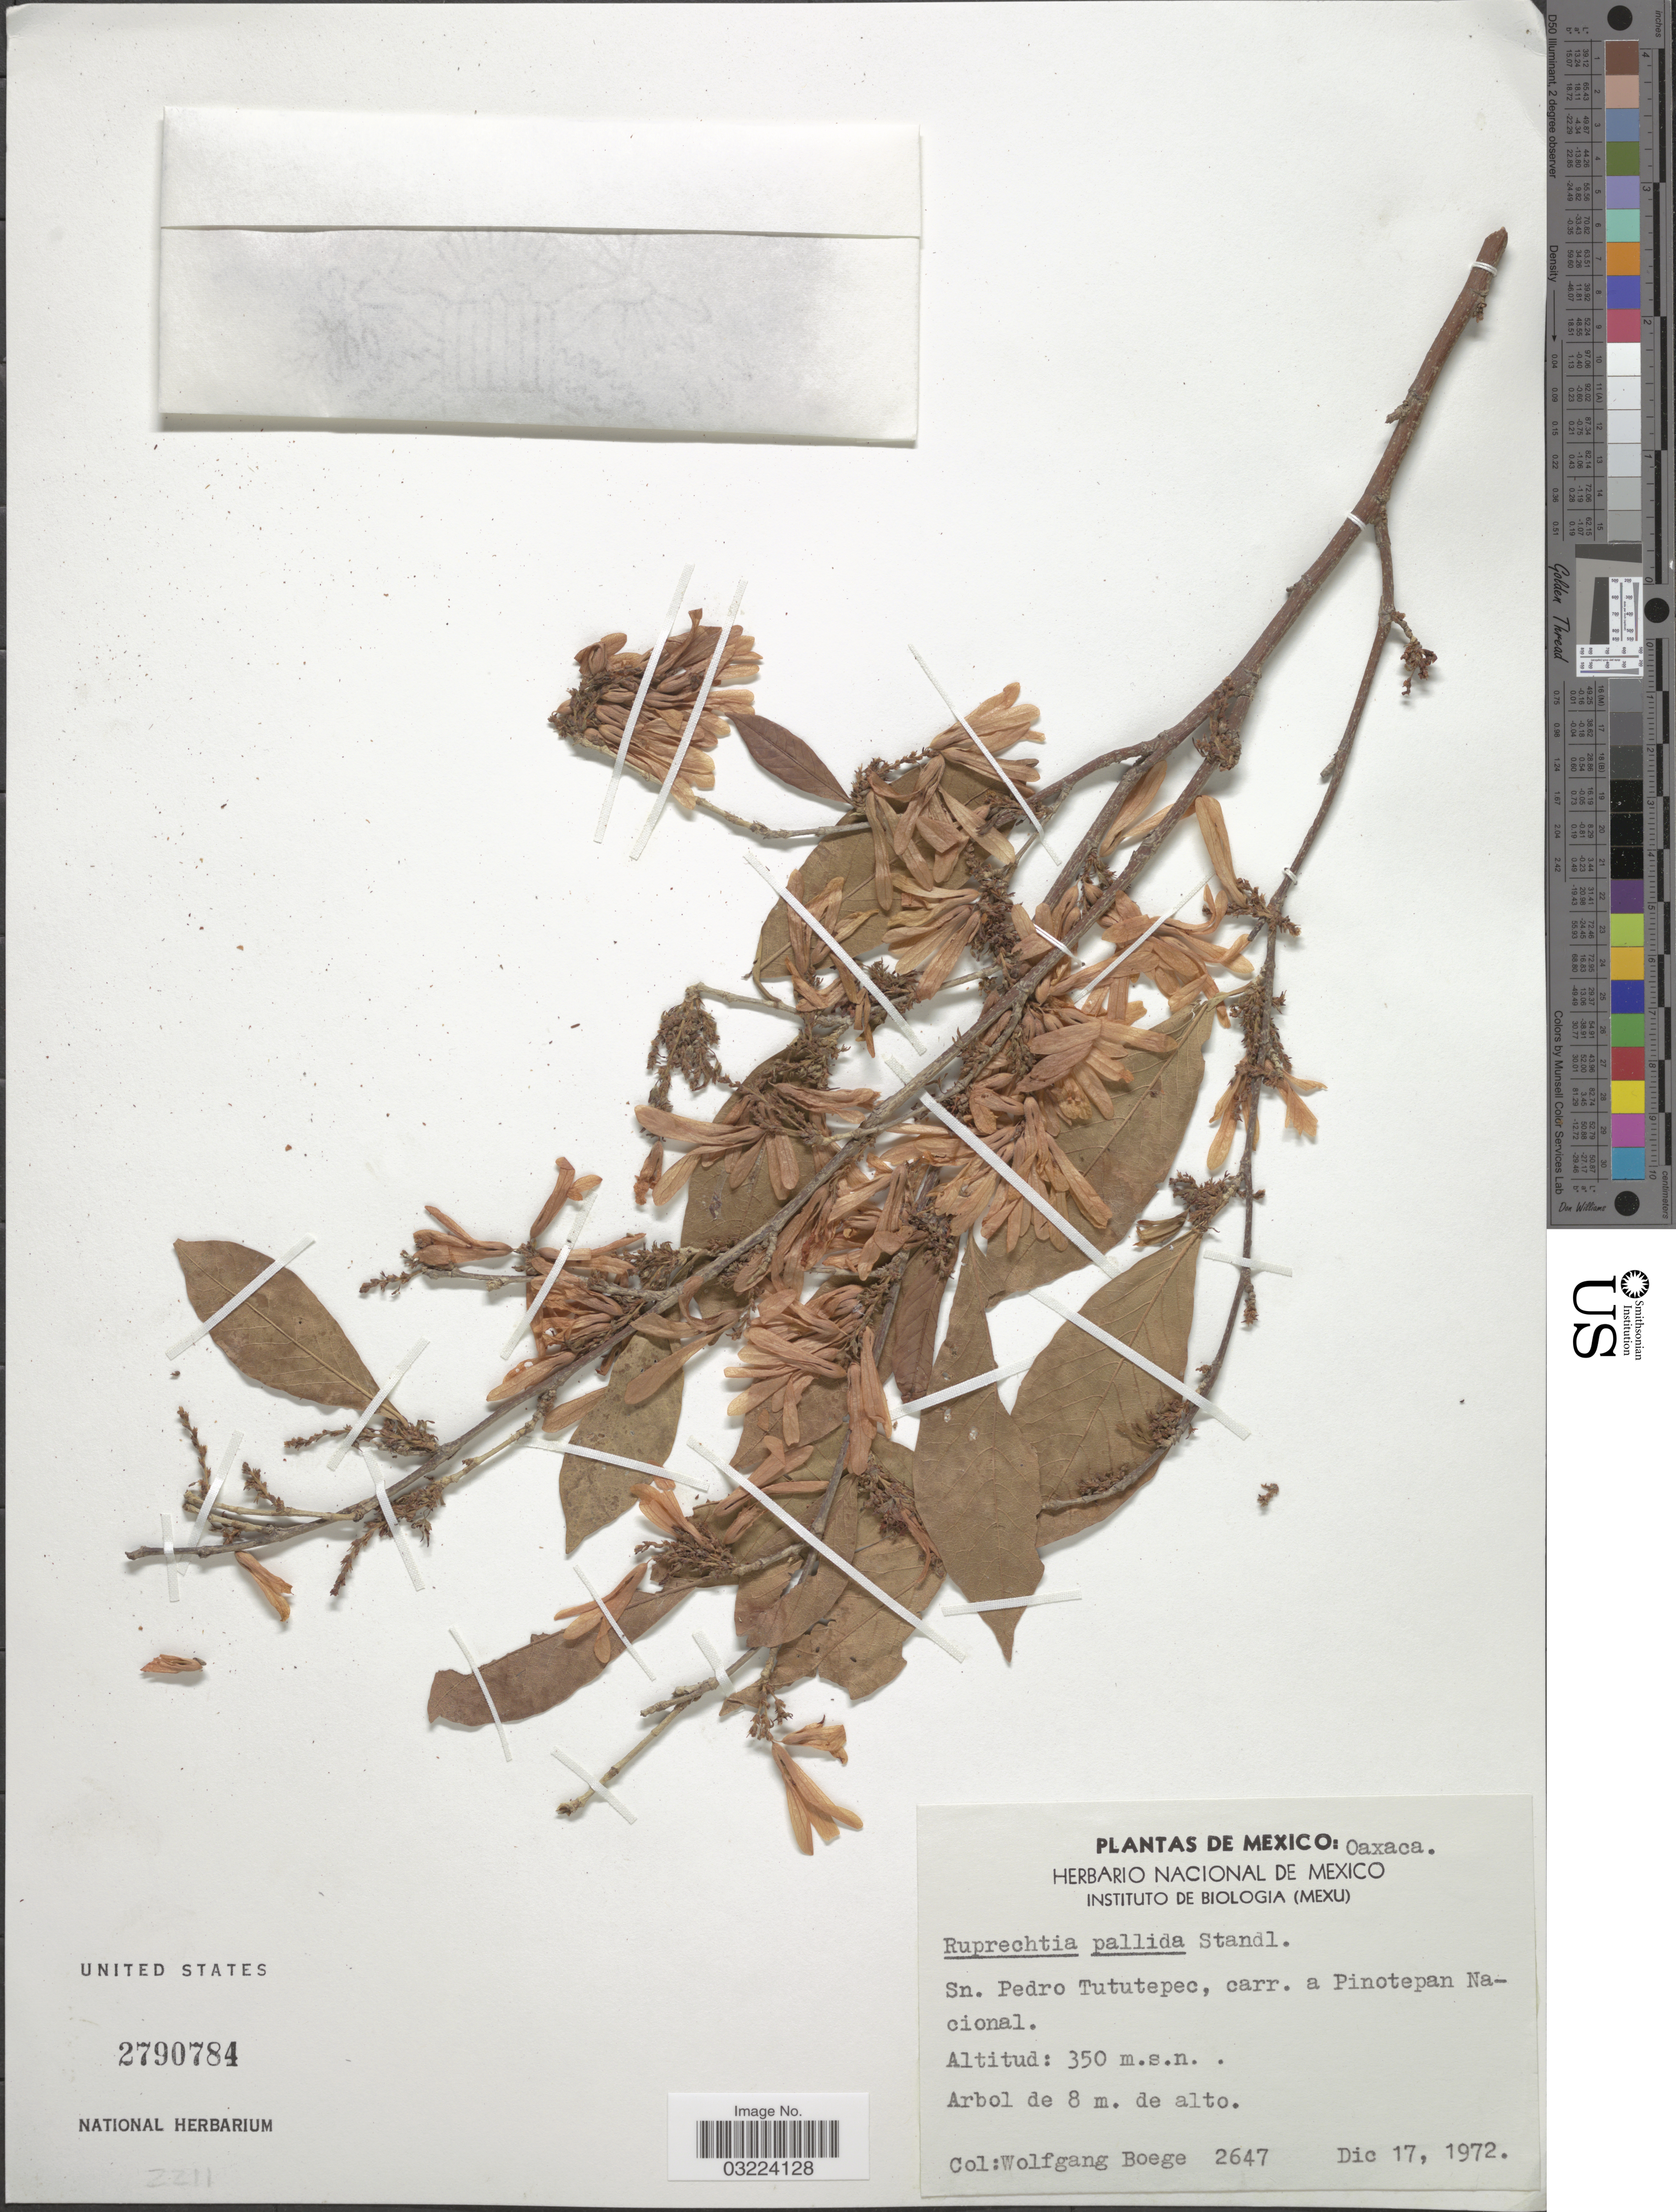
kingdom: Plantae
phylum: Tracheophyta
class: Magnoliopsida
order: Caryophyllales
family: Polygonaceae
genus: Ruprechtia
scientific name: Ruprechtia pallida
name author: Standl.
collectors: W. Boege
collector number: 2647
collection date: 1972-12-17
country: Mexico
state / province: Oaxaca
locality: Sn. Pedro Tututepec, carr. a Pinotepan Nacional.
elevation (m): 350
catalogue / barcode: US 2790784